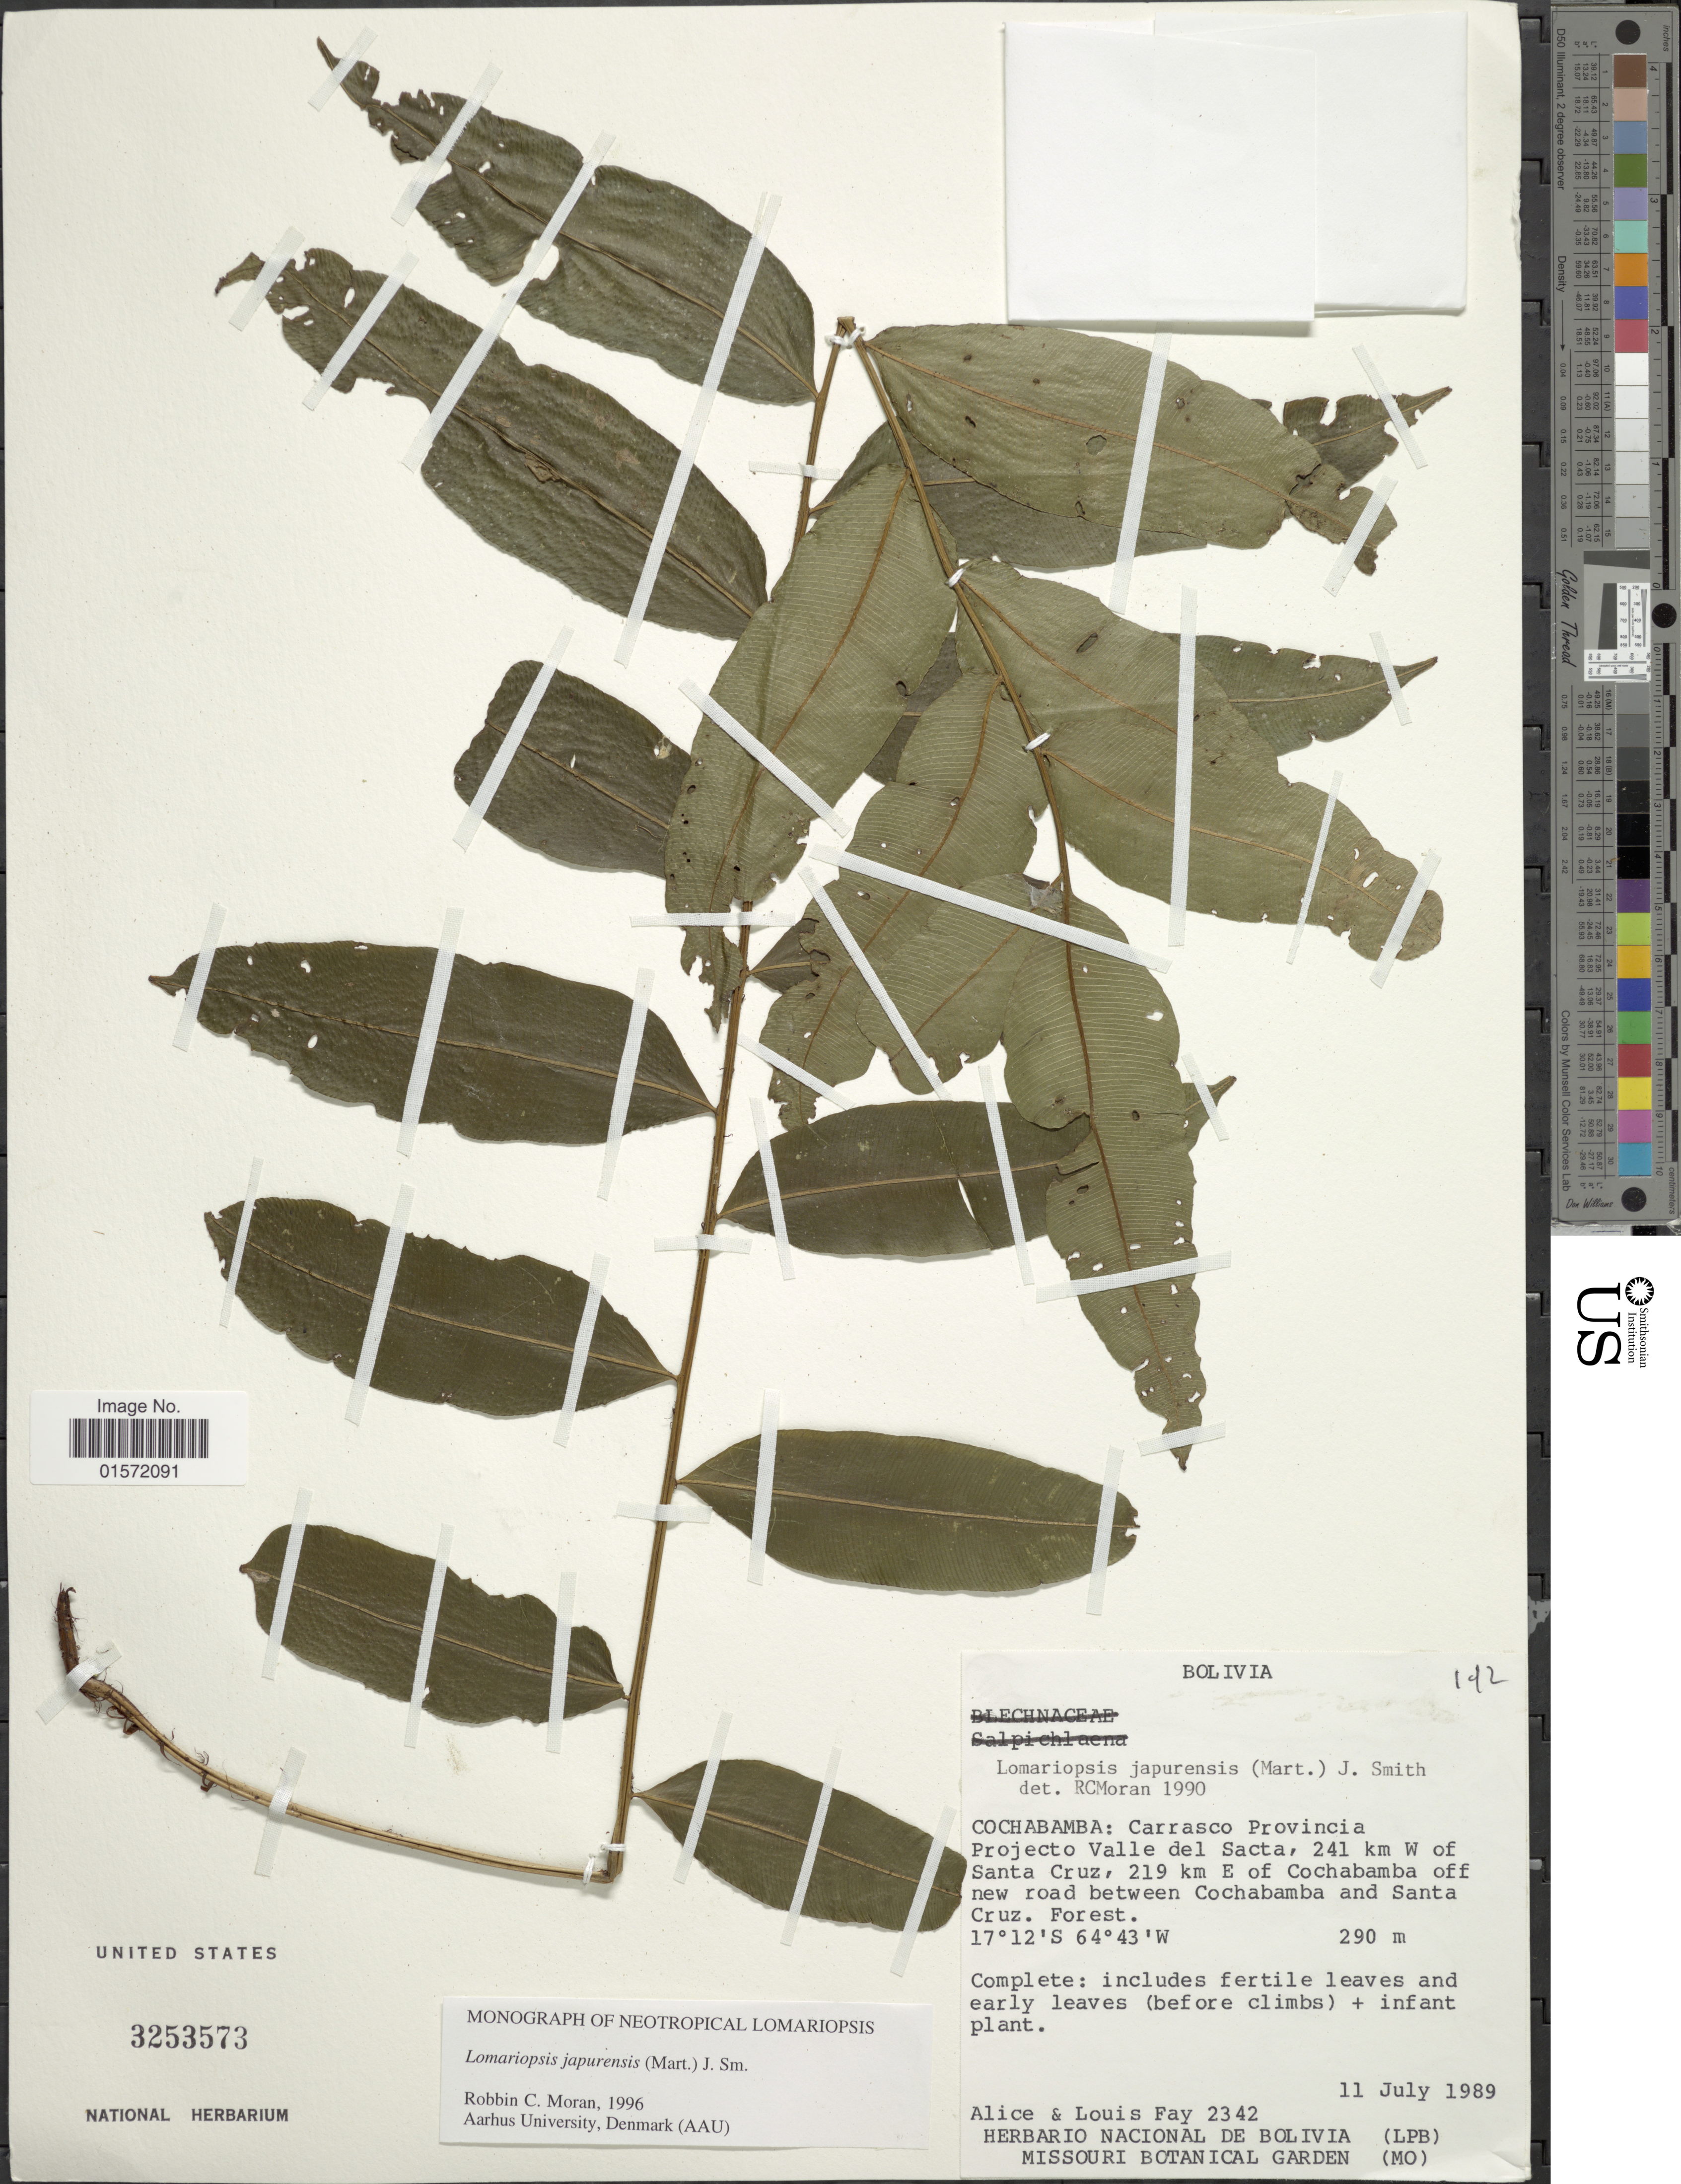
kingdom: Plantae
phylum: Tracheophyta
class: Polypodiopsida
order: Polypodiales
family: Lomariopsidaceae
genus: Lomariopsis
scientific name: Lomariopsis japurensis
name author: (Mart.) J. Sm.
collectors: A. Fay & L. Fay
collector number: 2342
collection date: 1989-07-11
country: Bolivia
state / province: Cochabamba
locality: Carrasco Provincia Projecto Valle del Sacta, 241 km W of Santa Cruz, 219 km E of Cochabamba off new road between Cochabamba and Santa Cruz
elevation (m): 290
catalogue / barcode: US 3253573